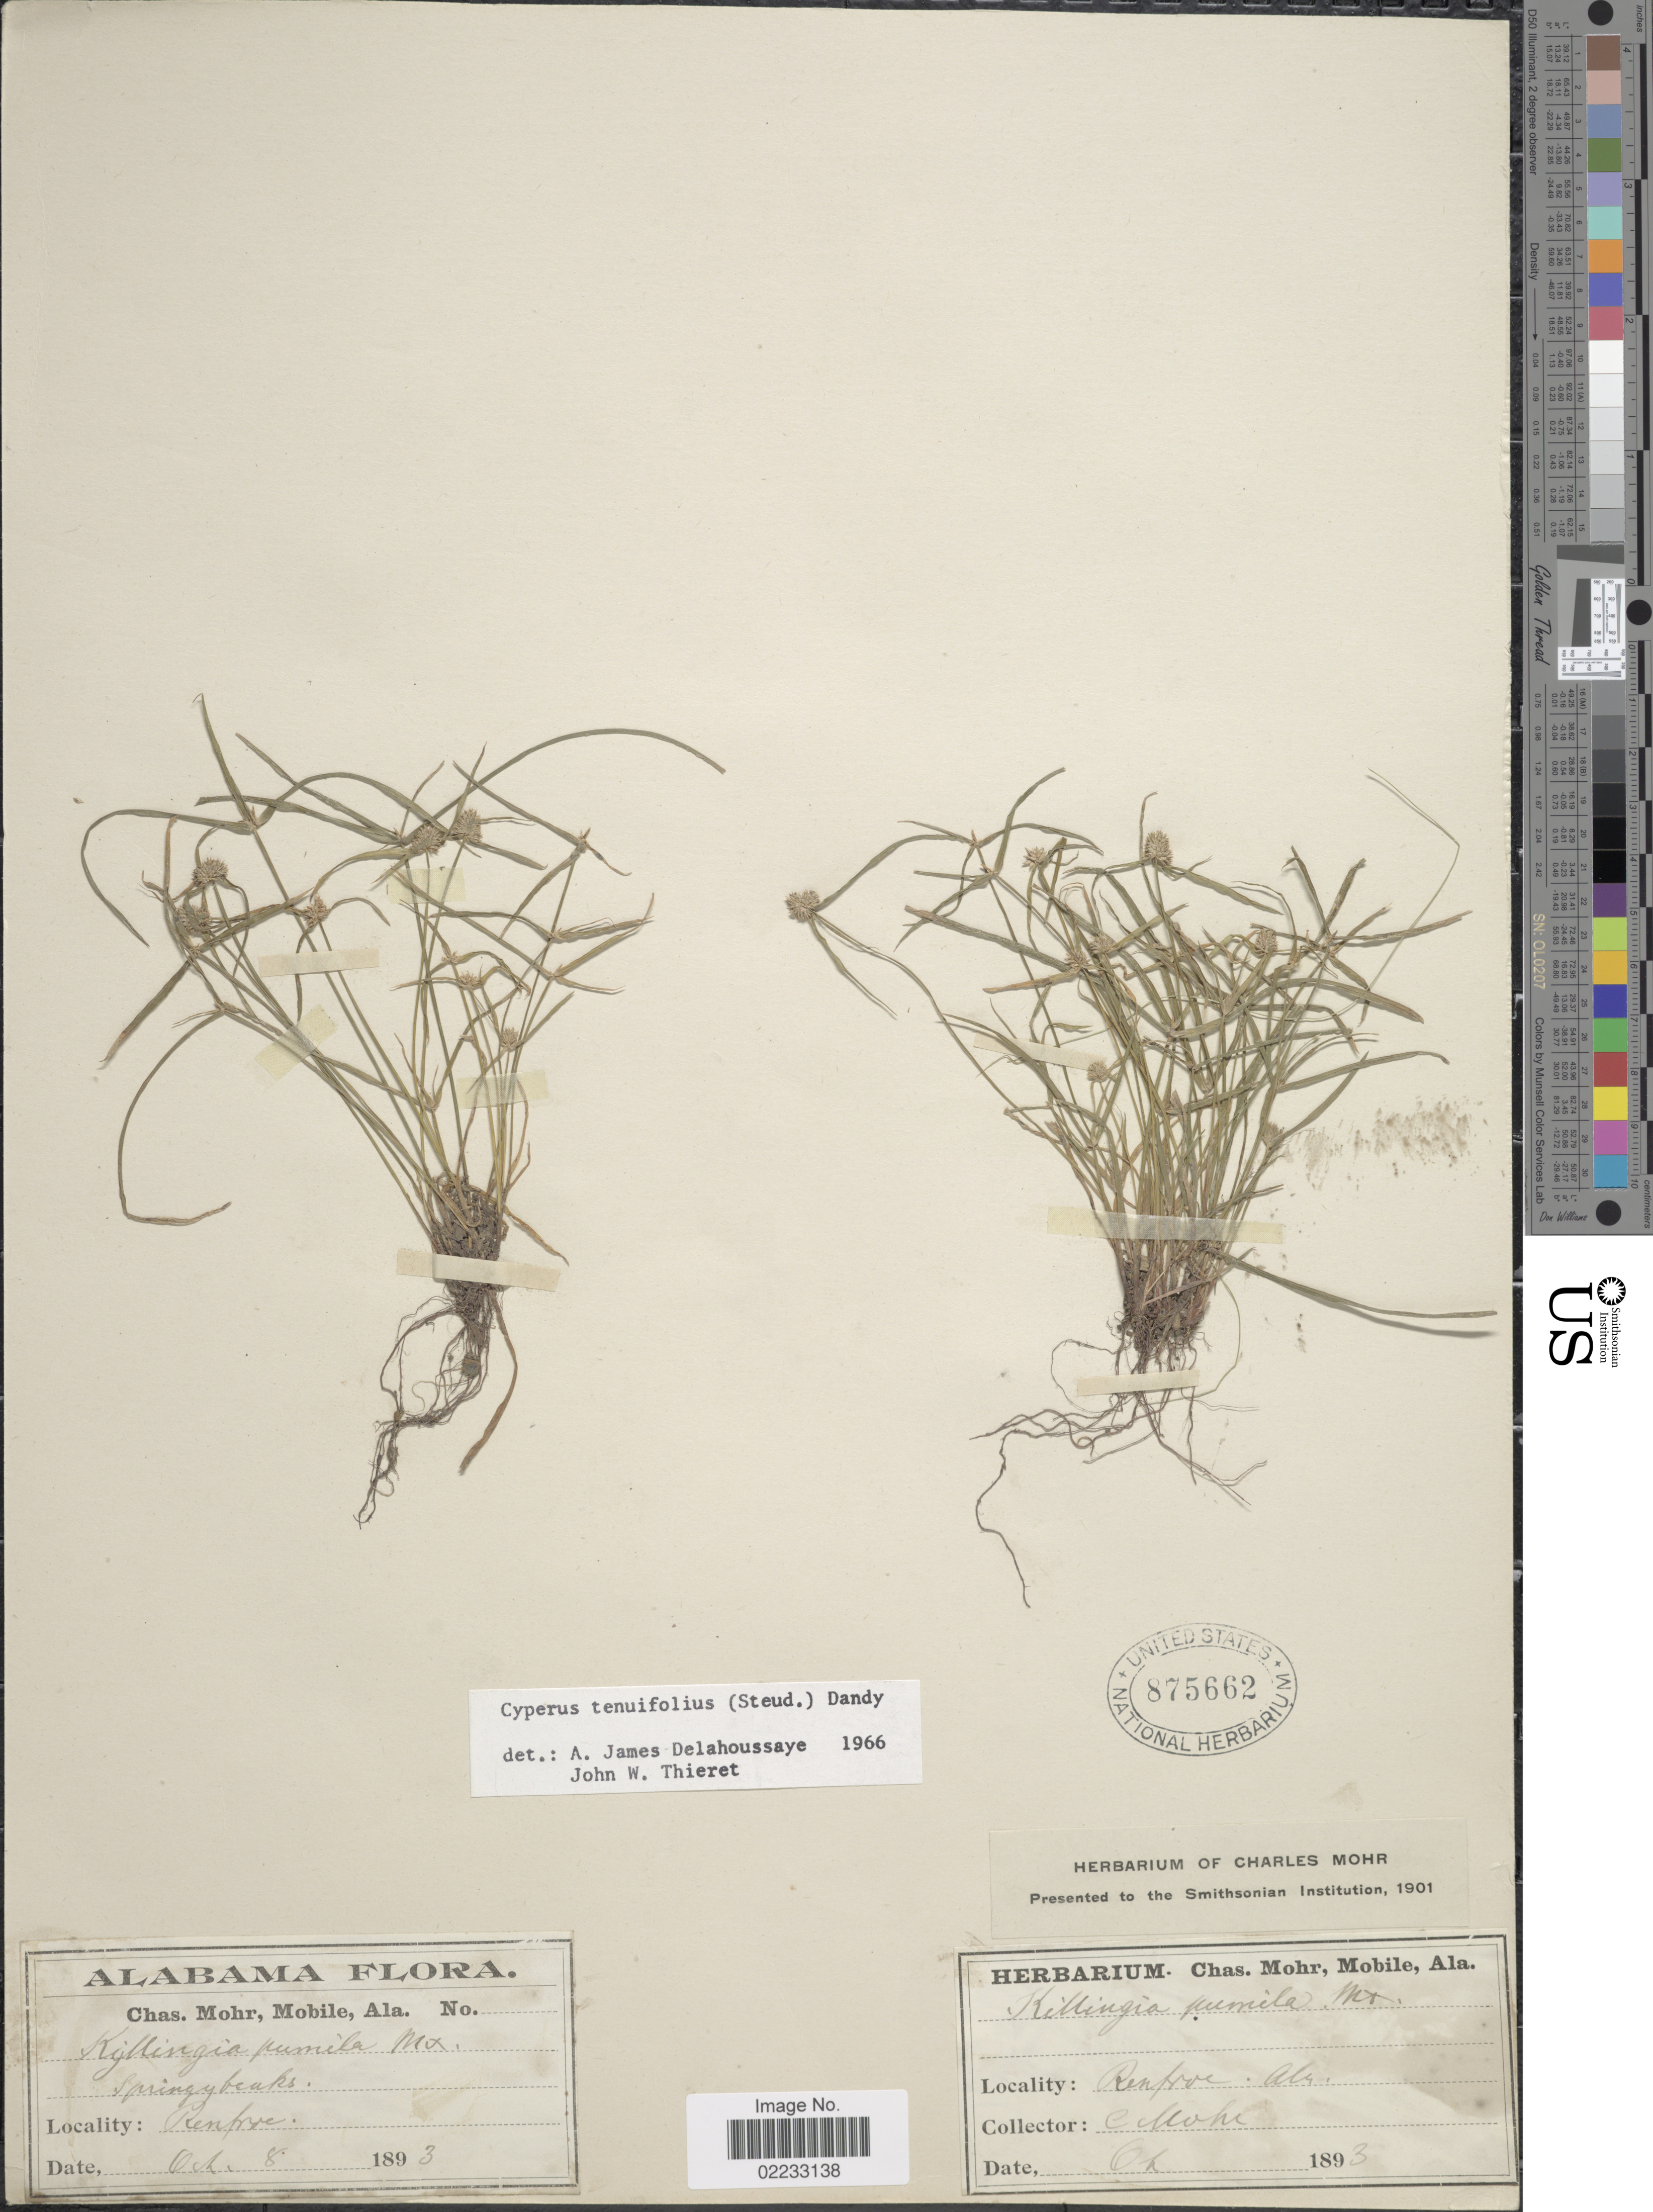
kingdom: Plantae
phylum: Tracheophyta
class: Liliopsida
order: Poales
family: Cyperaceae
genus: Cyperus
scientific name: Cyperus hortensis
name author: (Salzm. ex Steud.) Dorr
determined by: Strong, Mark T., (BOT), Smithsonian Institution - National Museum of Natural History (UNITED STATES)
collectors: Mohr, C. T. (herbarium)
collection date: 1893-10-08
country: United States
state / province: Alabama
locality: Renfroe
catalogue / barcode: US 875662